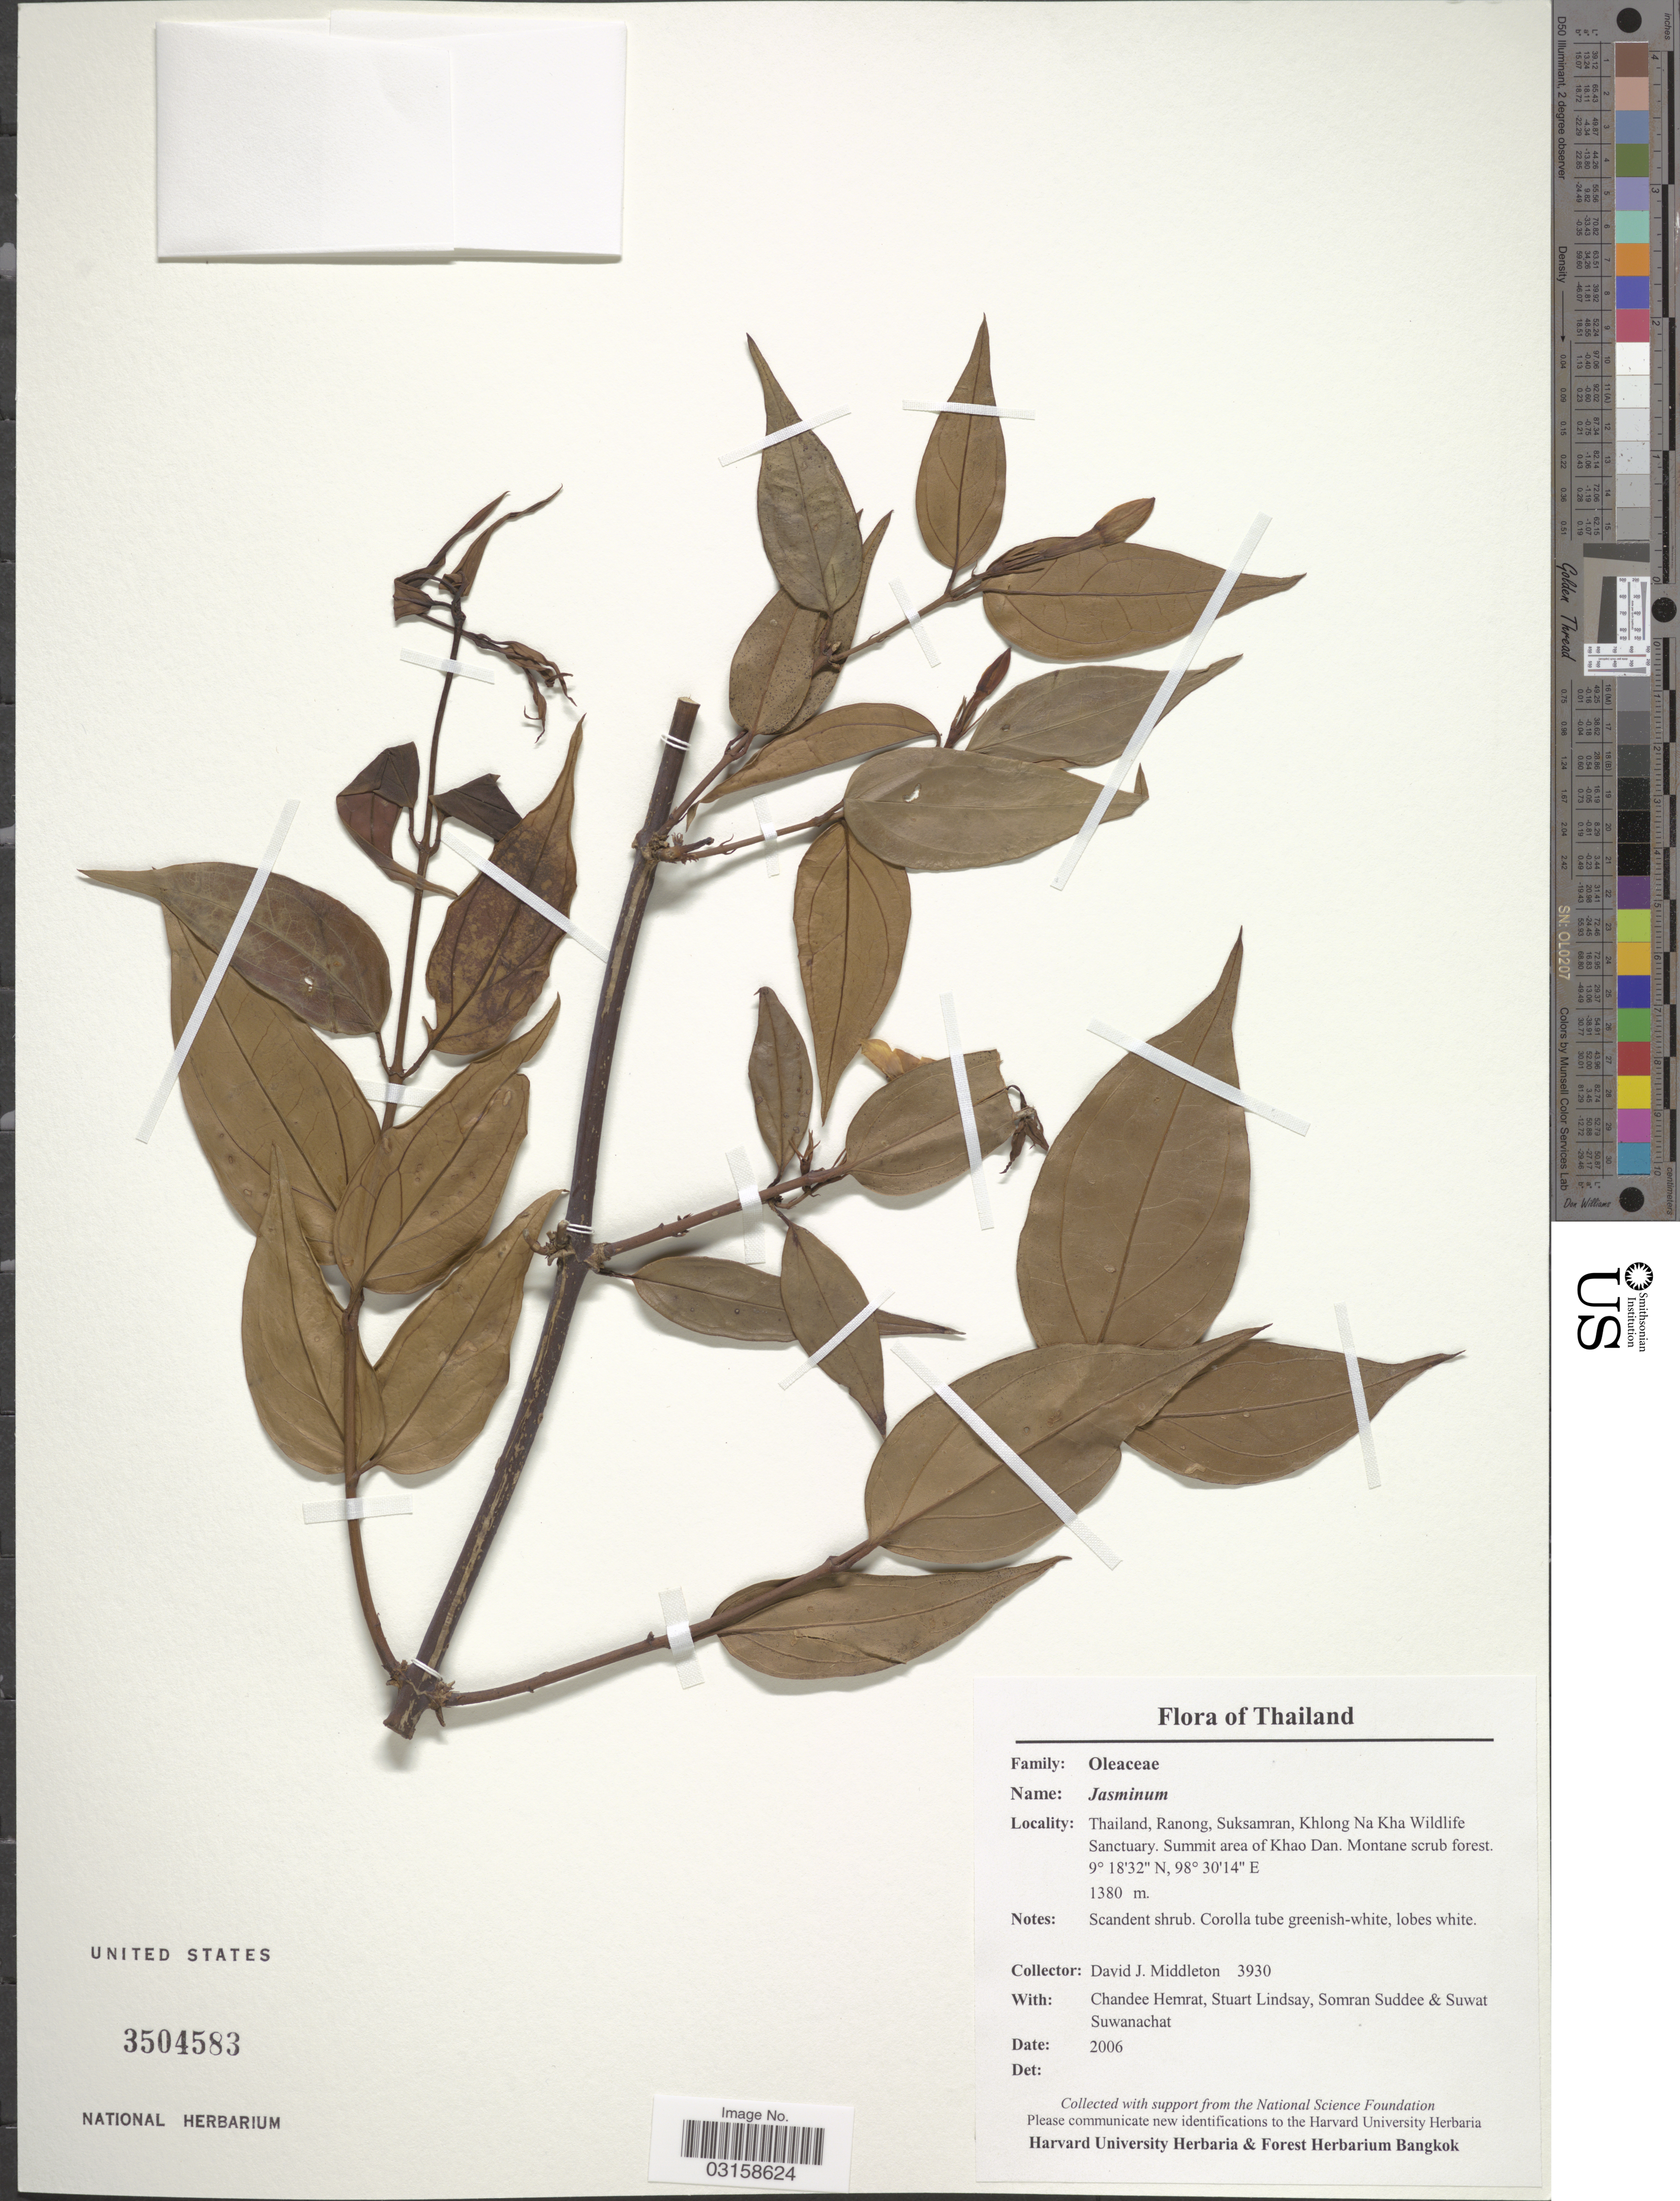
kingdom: Plantae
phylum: Tracheophyta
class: Magnoliopsida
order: Lamiales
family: Oleaceae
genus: Jasminum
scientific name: Jasminum sp.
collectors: D. J. Middleton, C. Hemrat, S. Lindsay, S. Suddee & et al.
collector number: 3930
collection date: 2006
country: Thailand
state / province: Ranong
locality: Suksamran, Khlong Na Kha Wildlife Sanctuary. Summit area of Khao Dan.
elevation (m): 1380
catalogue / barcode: US 3504583